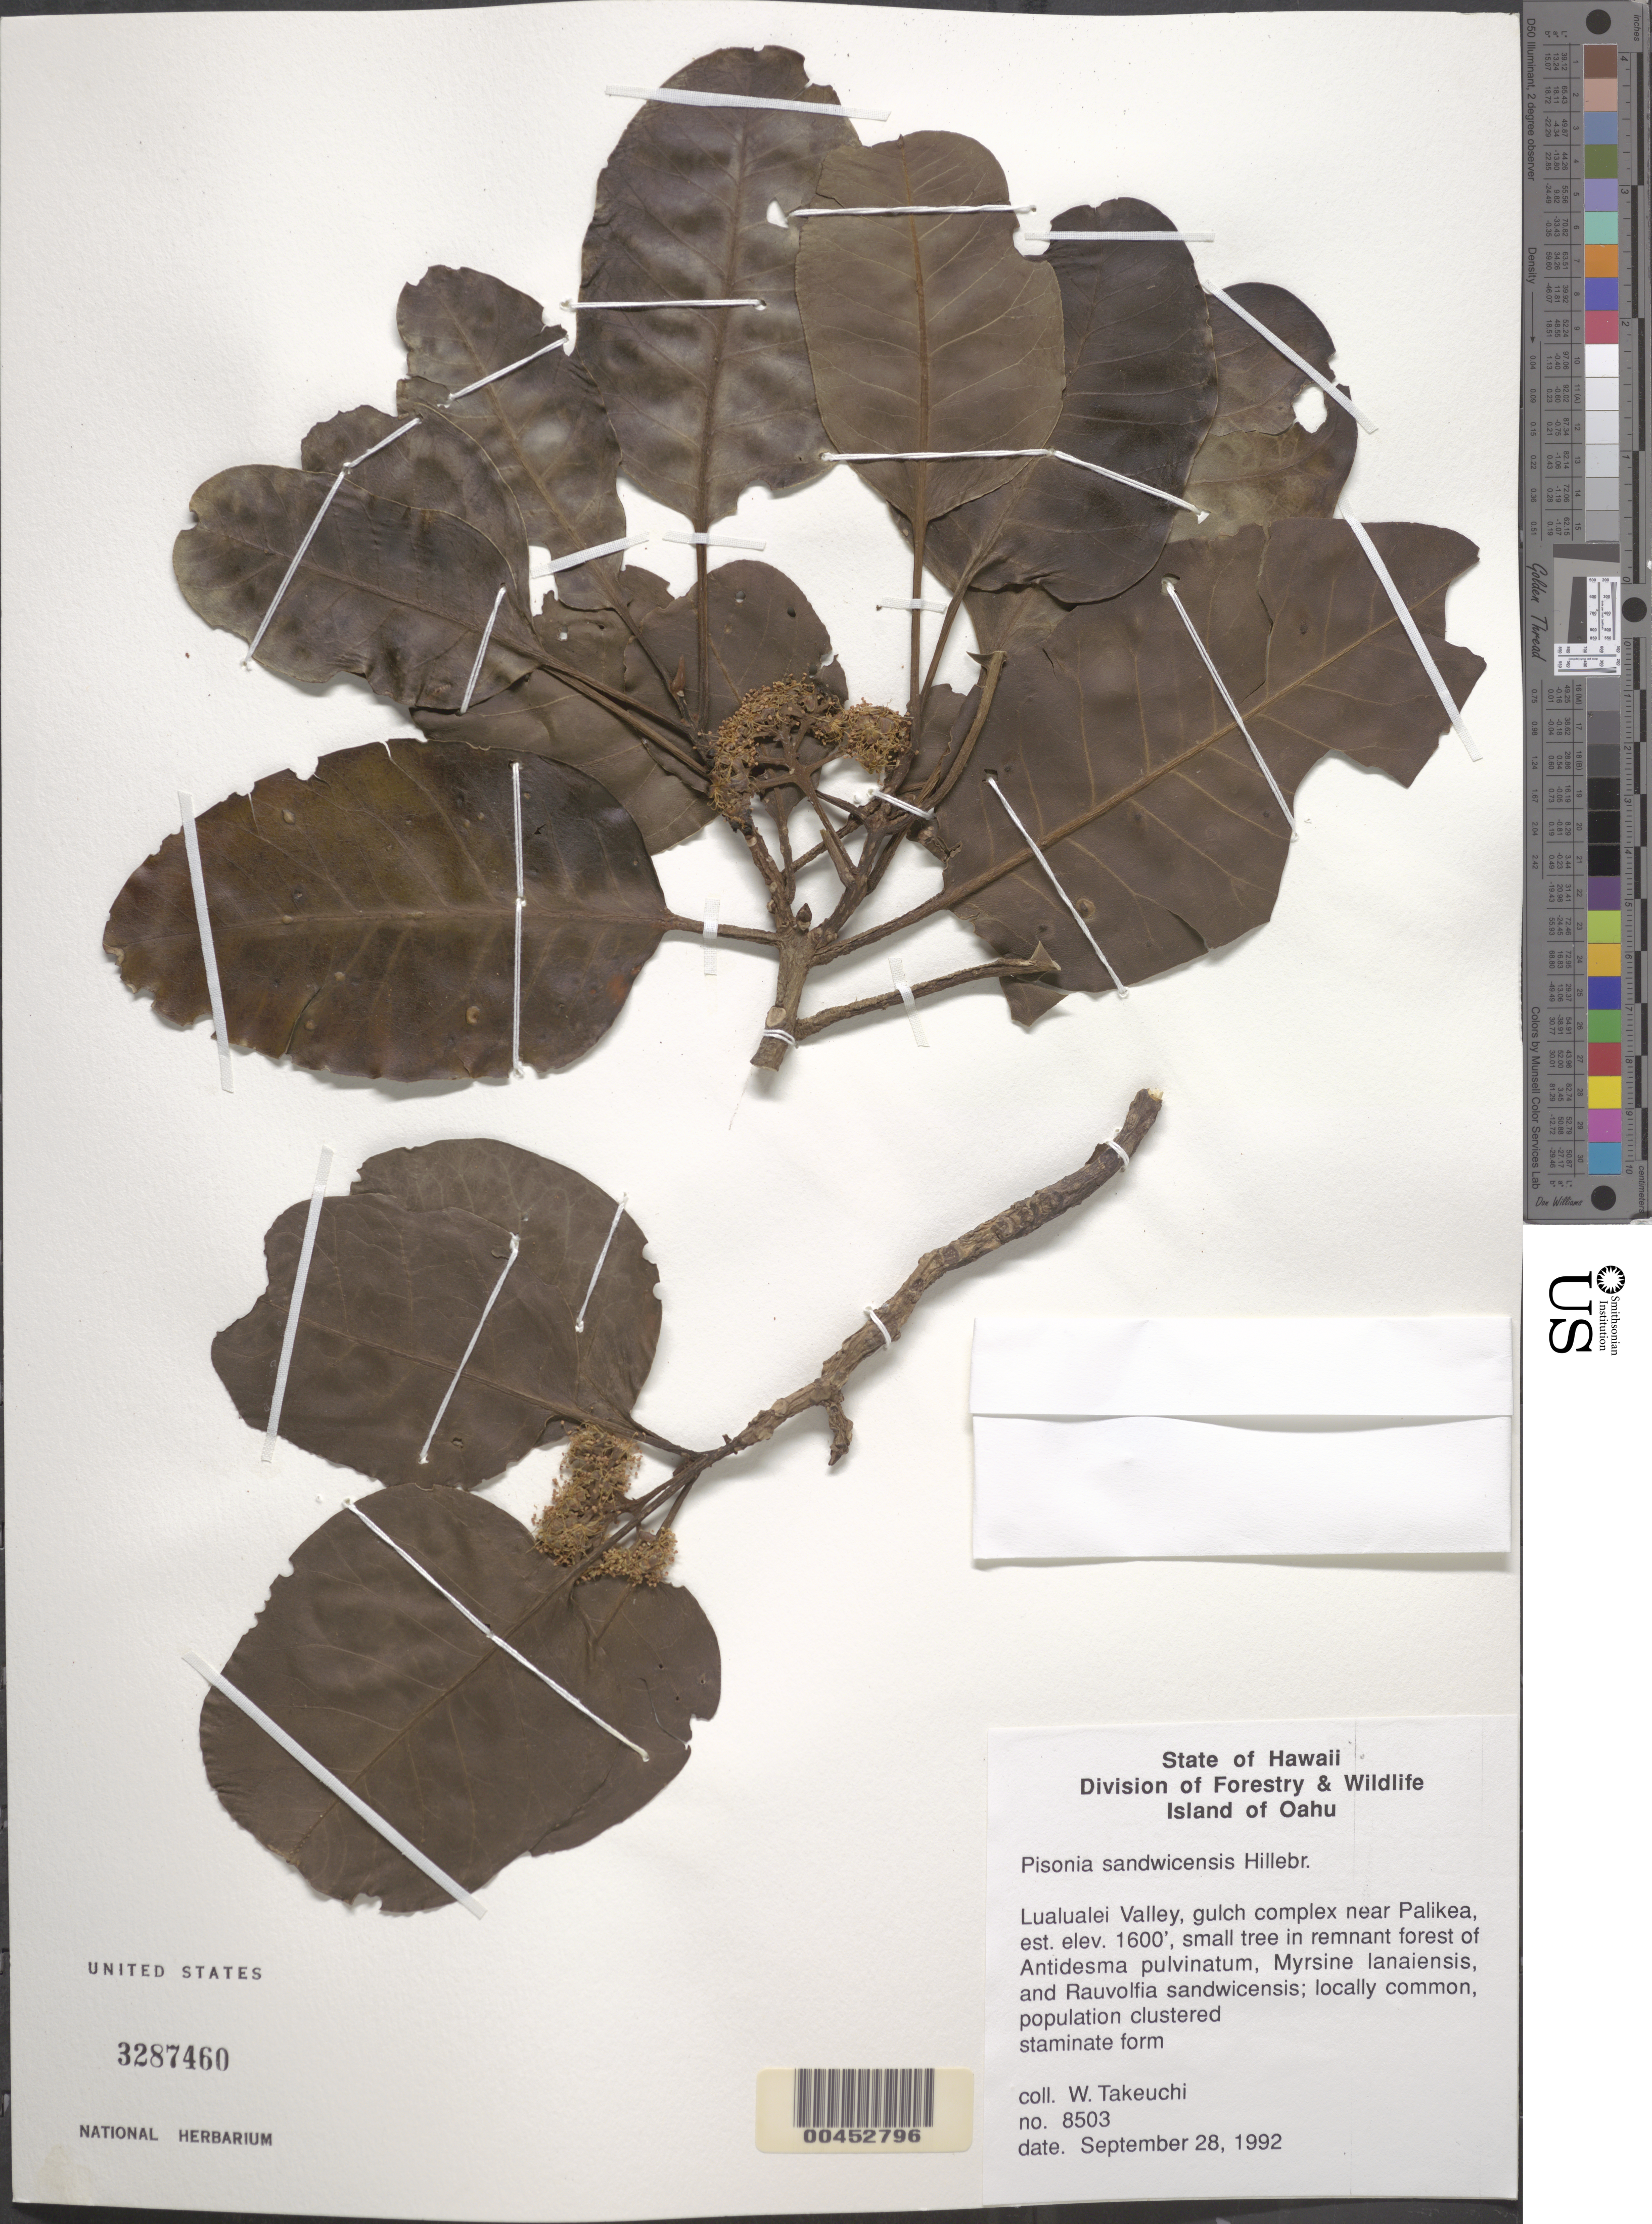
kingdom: Plantae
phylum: Tracheophyta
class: Magnoliopsida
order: Caryophyllales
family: Nyctaginaceae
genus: Rockia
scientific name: Rockia sandwicensis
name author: (Hillebr.) Heimerl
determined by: Wagner, W. L., (BOT), Smithsonian Institution - National Museum of Natural History (UNITED STATES)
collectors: W. N. Takeuchi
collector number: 8503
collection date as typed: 28 Sep 1992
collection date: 1992-09-28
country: United States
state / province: Hawaii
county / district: Honolulu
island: Oahu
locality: Lualualei Valley, gulch complex near Palikea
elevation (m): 488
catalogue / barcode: US 3287460